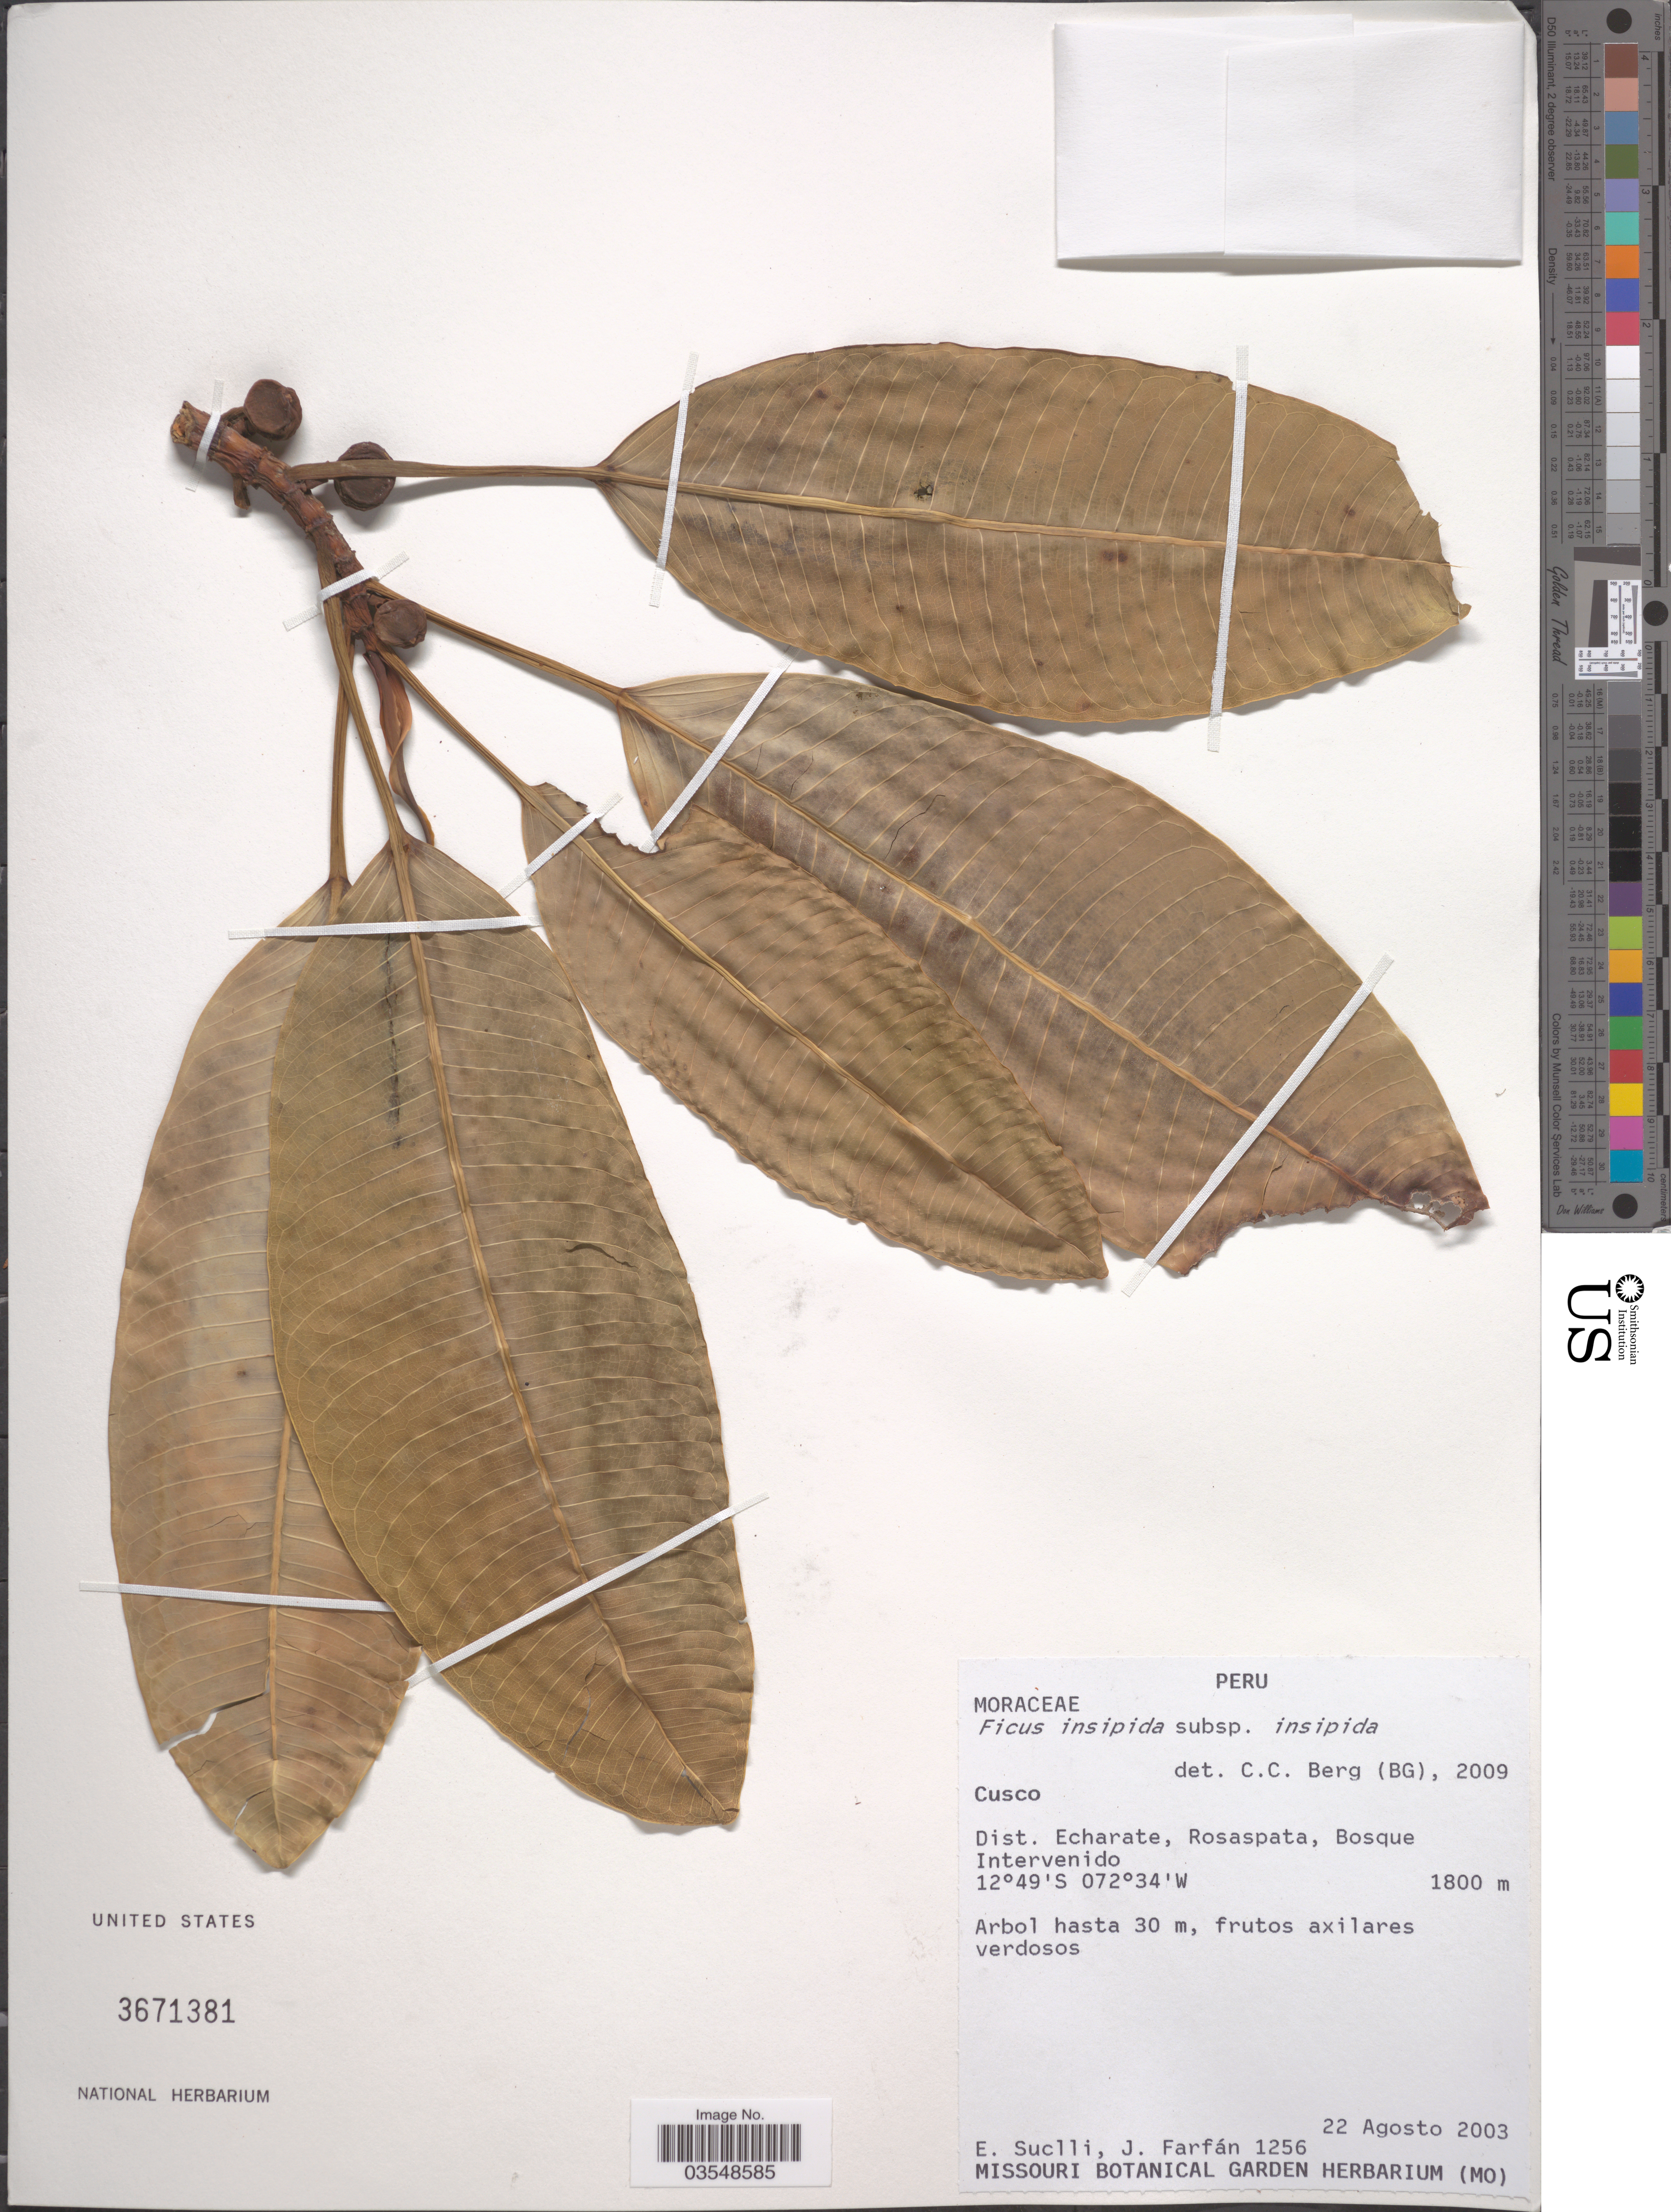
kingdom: Plantae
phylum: Tracheophyta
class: Magnoliopsida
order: Rosales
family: Moraceae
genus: Ficus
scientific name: Ficus insipida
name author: Willd.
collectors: E. Suclli & J. Farfán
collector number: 1256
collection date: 2003-08-22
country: Peru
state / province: Cusco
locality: Dist. Echarte, Rosaspata, Bosque Intervenido.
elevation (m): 1800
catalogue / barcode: US 3671381